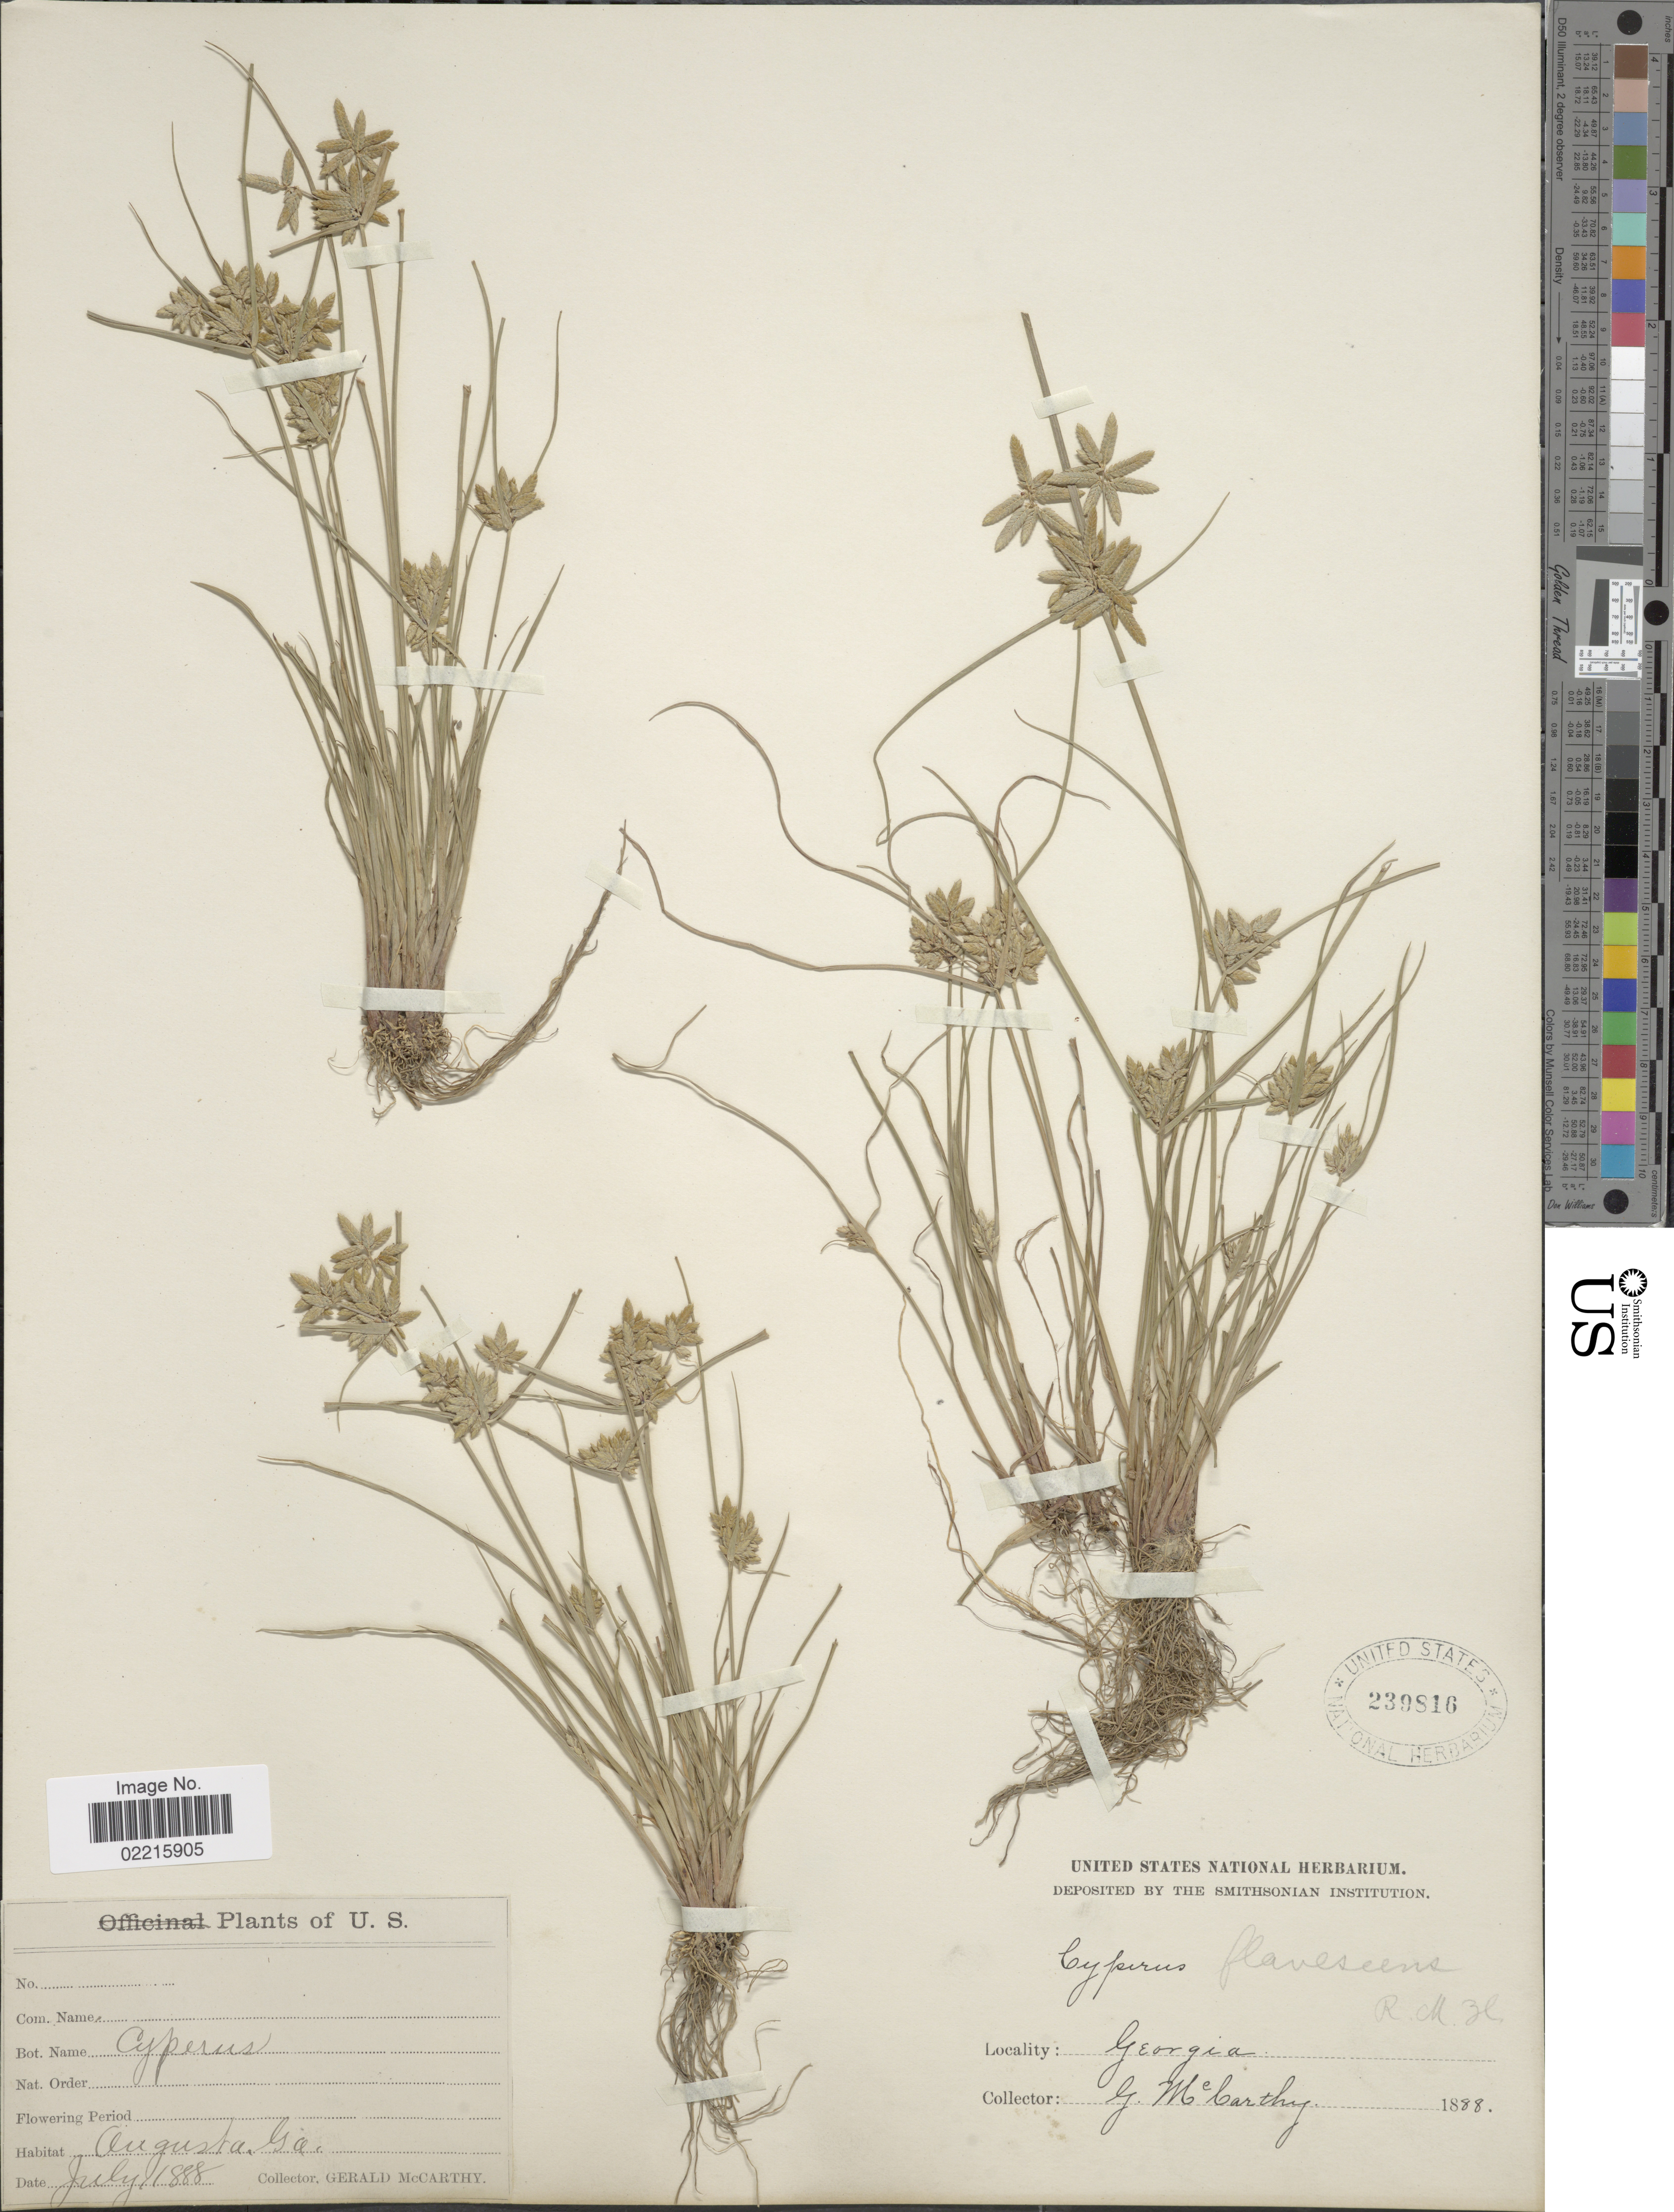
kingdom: Plantae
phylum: Tracheophyta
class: Liliopsida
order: Poales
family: Cyperaceae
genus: Cyperus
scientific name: Cyperus flavescens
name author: L.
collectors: G. McCarthy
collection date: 1888-07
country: United States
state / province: Georgia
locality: Augusta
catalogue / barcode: US 239816